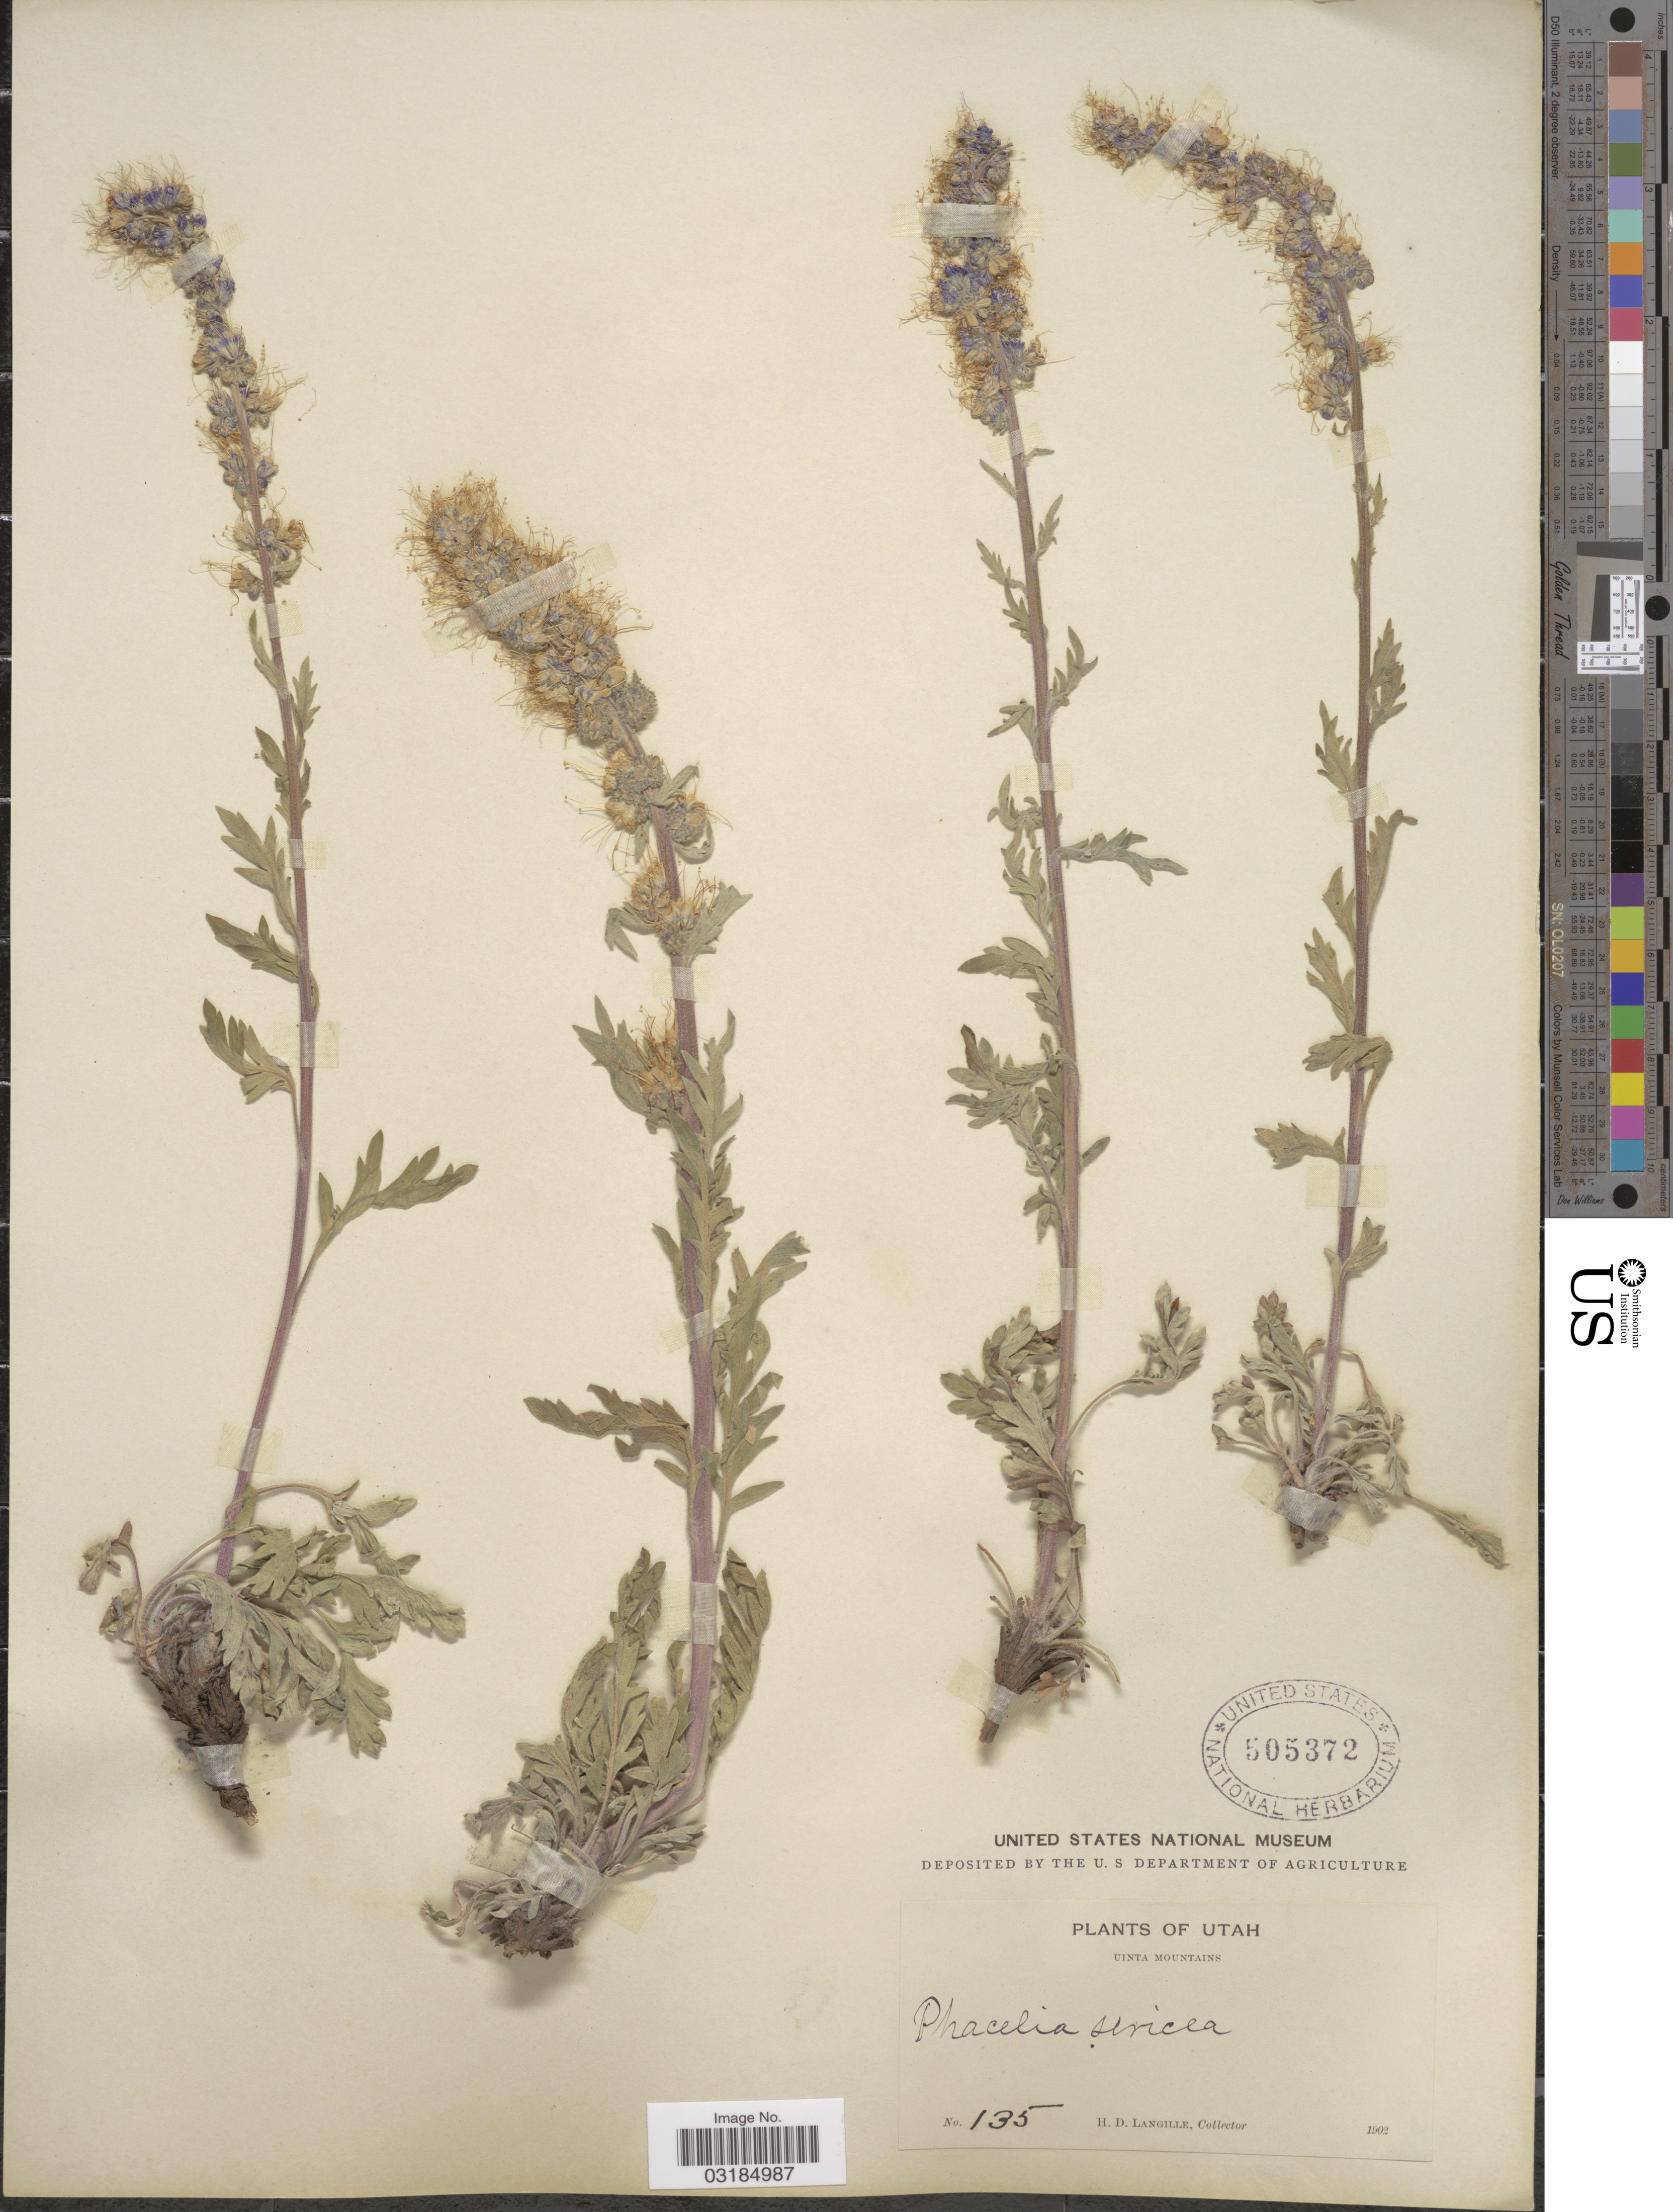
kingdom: Plantae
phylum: Tracheophyta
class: Magnoliopsida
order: Boraginales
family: Hydrophyllaceae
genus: Phacelia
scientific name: Phacelia ciliosa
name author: Rydb.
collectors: H. Langille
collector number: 135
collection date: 1902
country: United States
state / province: Utah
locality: Uinta Mountains.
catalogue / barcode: US 505372